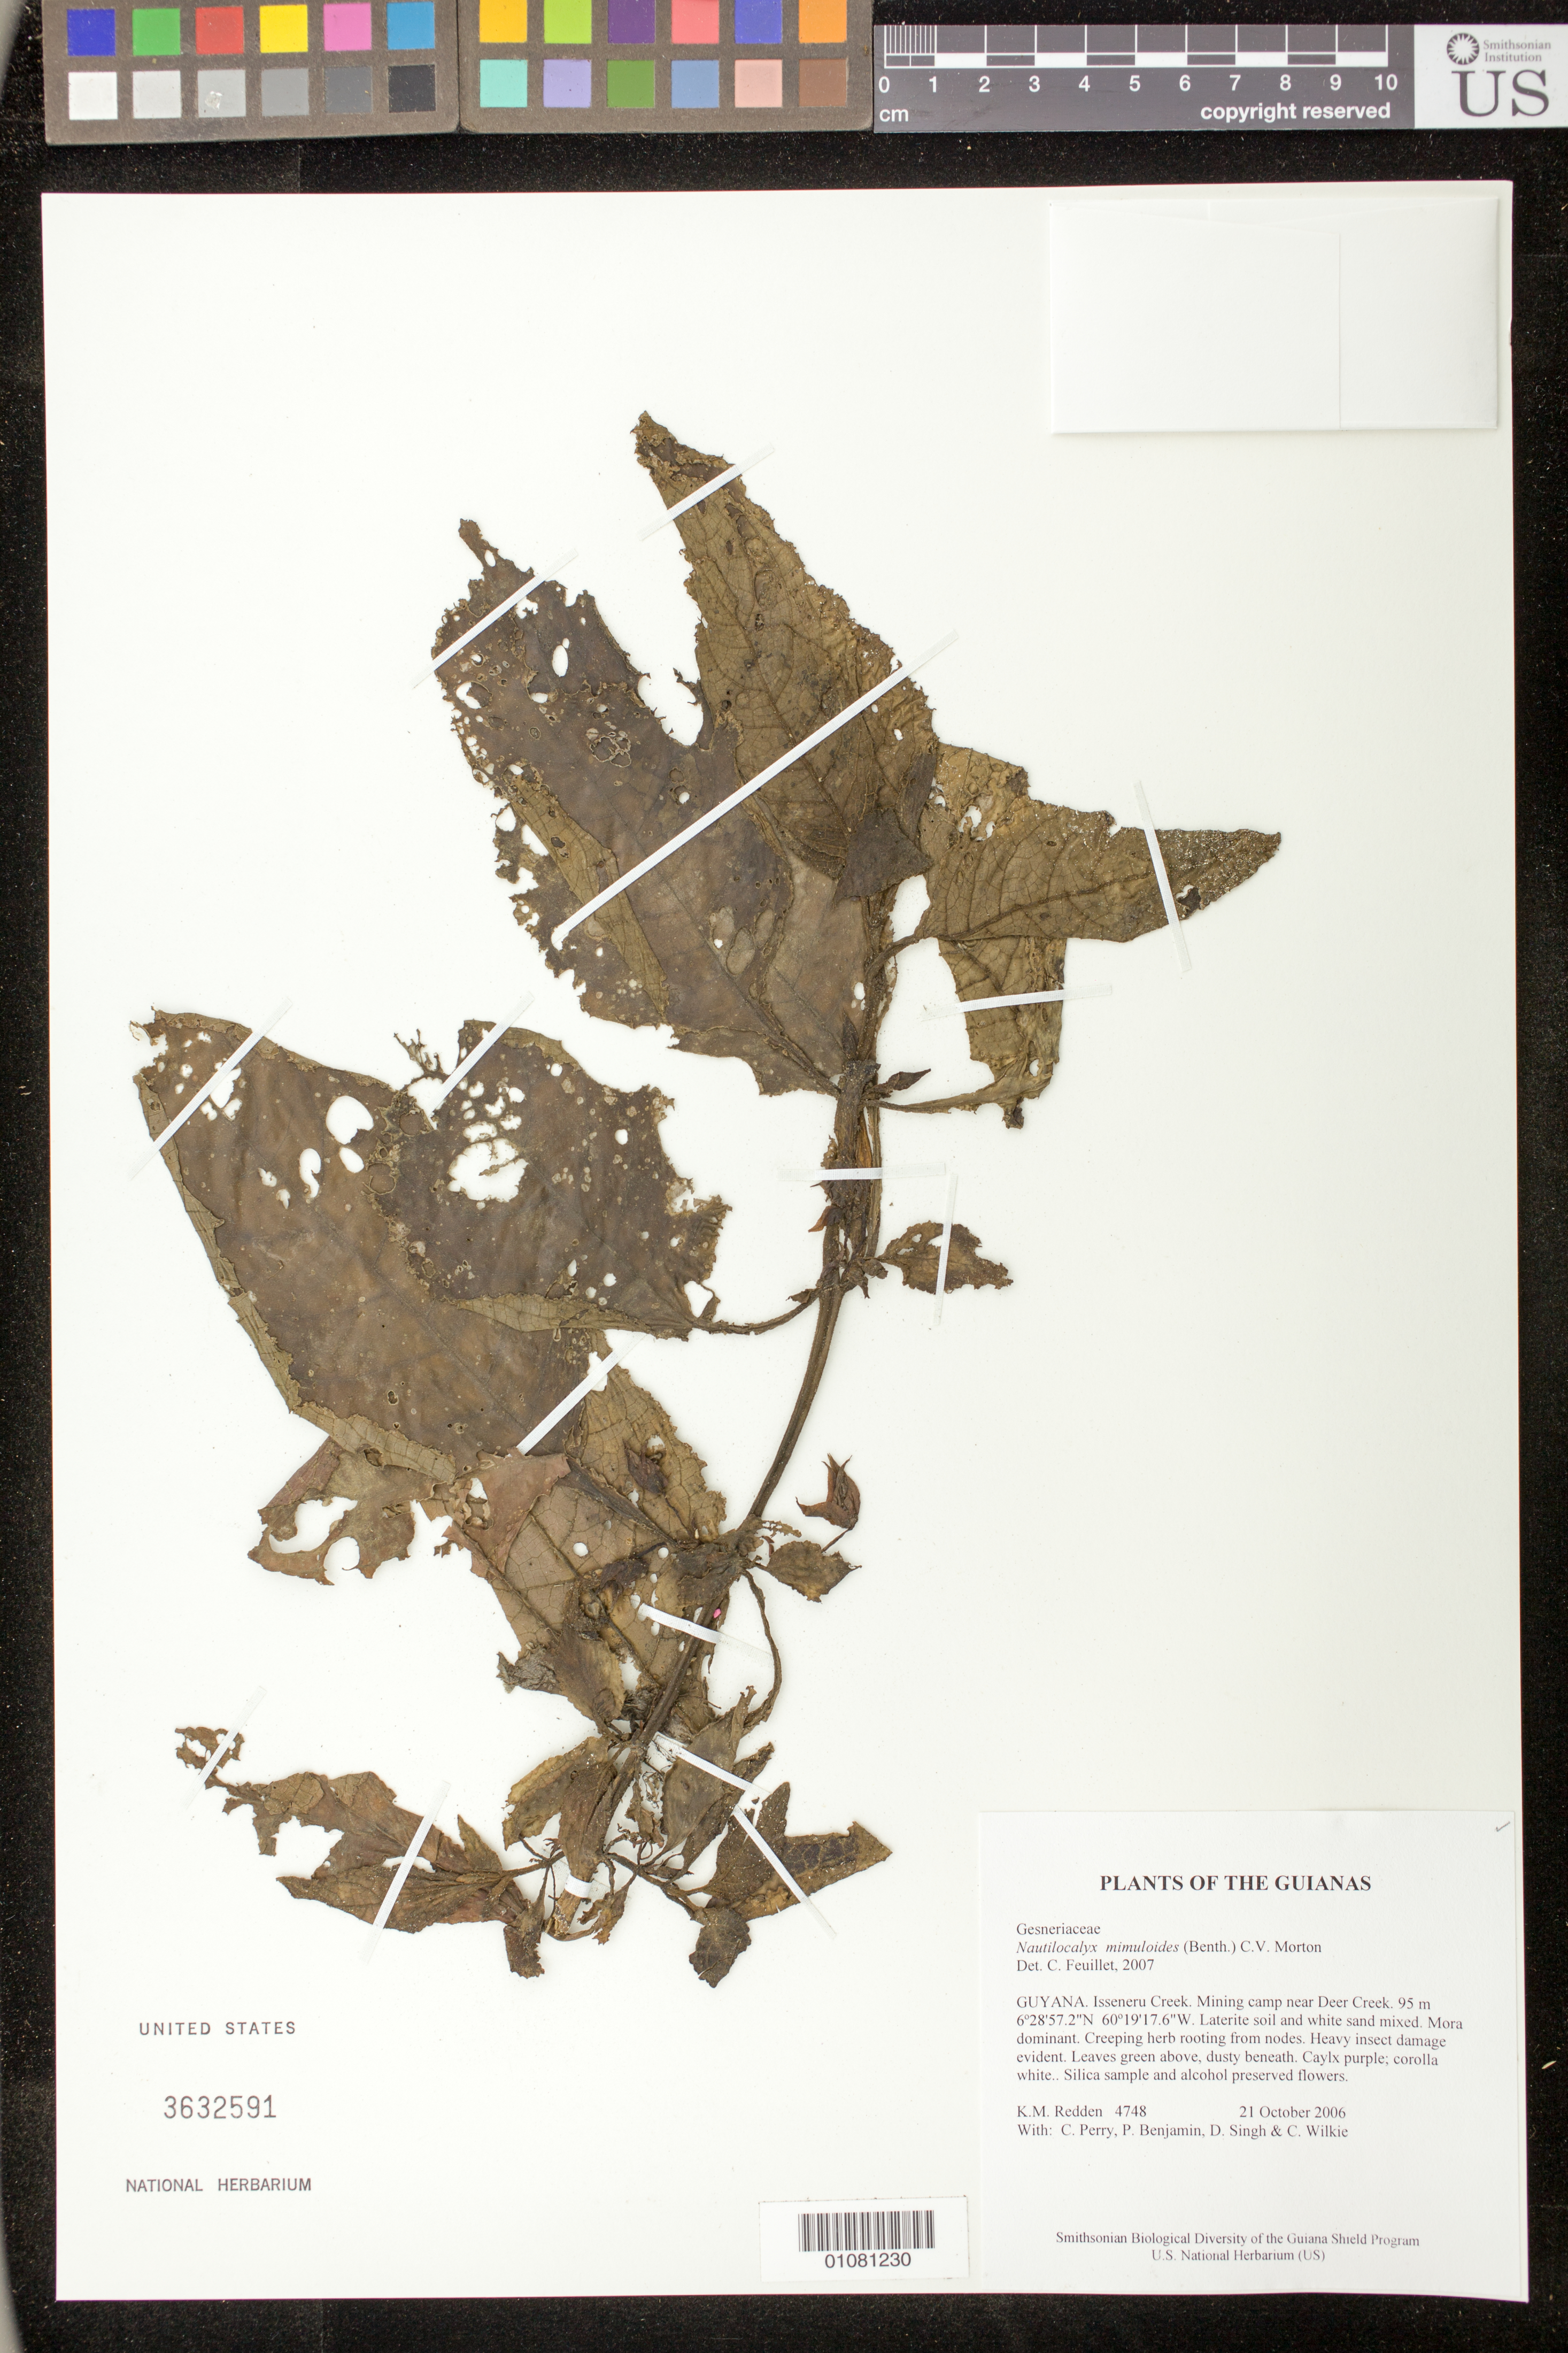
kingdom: Plantae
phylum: Tracheophyta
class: Magnoliopsida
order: Lamiales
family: Gesneriaceae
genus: Nautilocalyx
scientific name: Nautilocalyx mimuloides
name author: (Benth.) C.V. Morton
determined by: Feuillet, C.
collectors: K. M. Redden, C. Perry, P. Benjamin, D. Singh & C. Wilkie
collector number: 4748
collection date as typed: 21 Oct 2006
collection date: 2006-10-21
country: Guyana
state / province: Cuyuni-Mazaruni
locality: Isseneru Creek. Mining camp near Deer Creek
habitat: Laterite soil and white sand mixed. Mora dominant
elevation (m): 95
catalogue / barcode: US 3632591